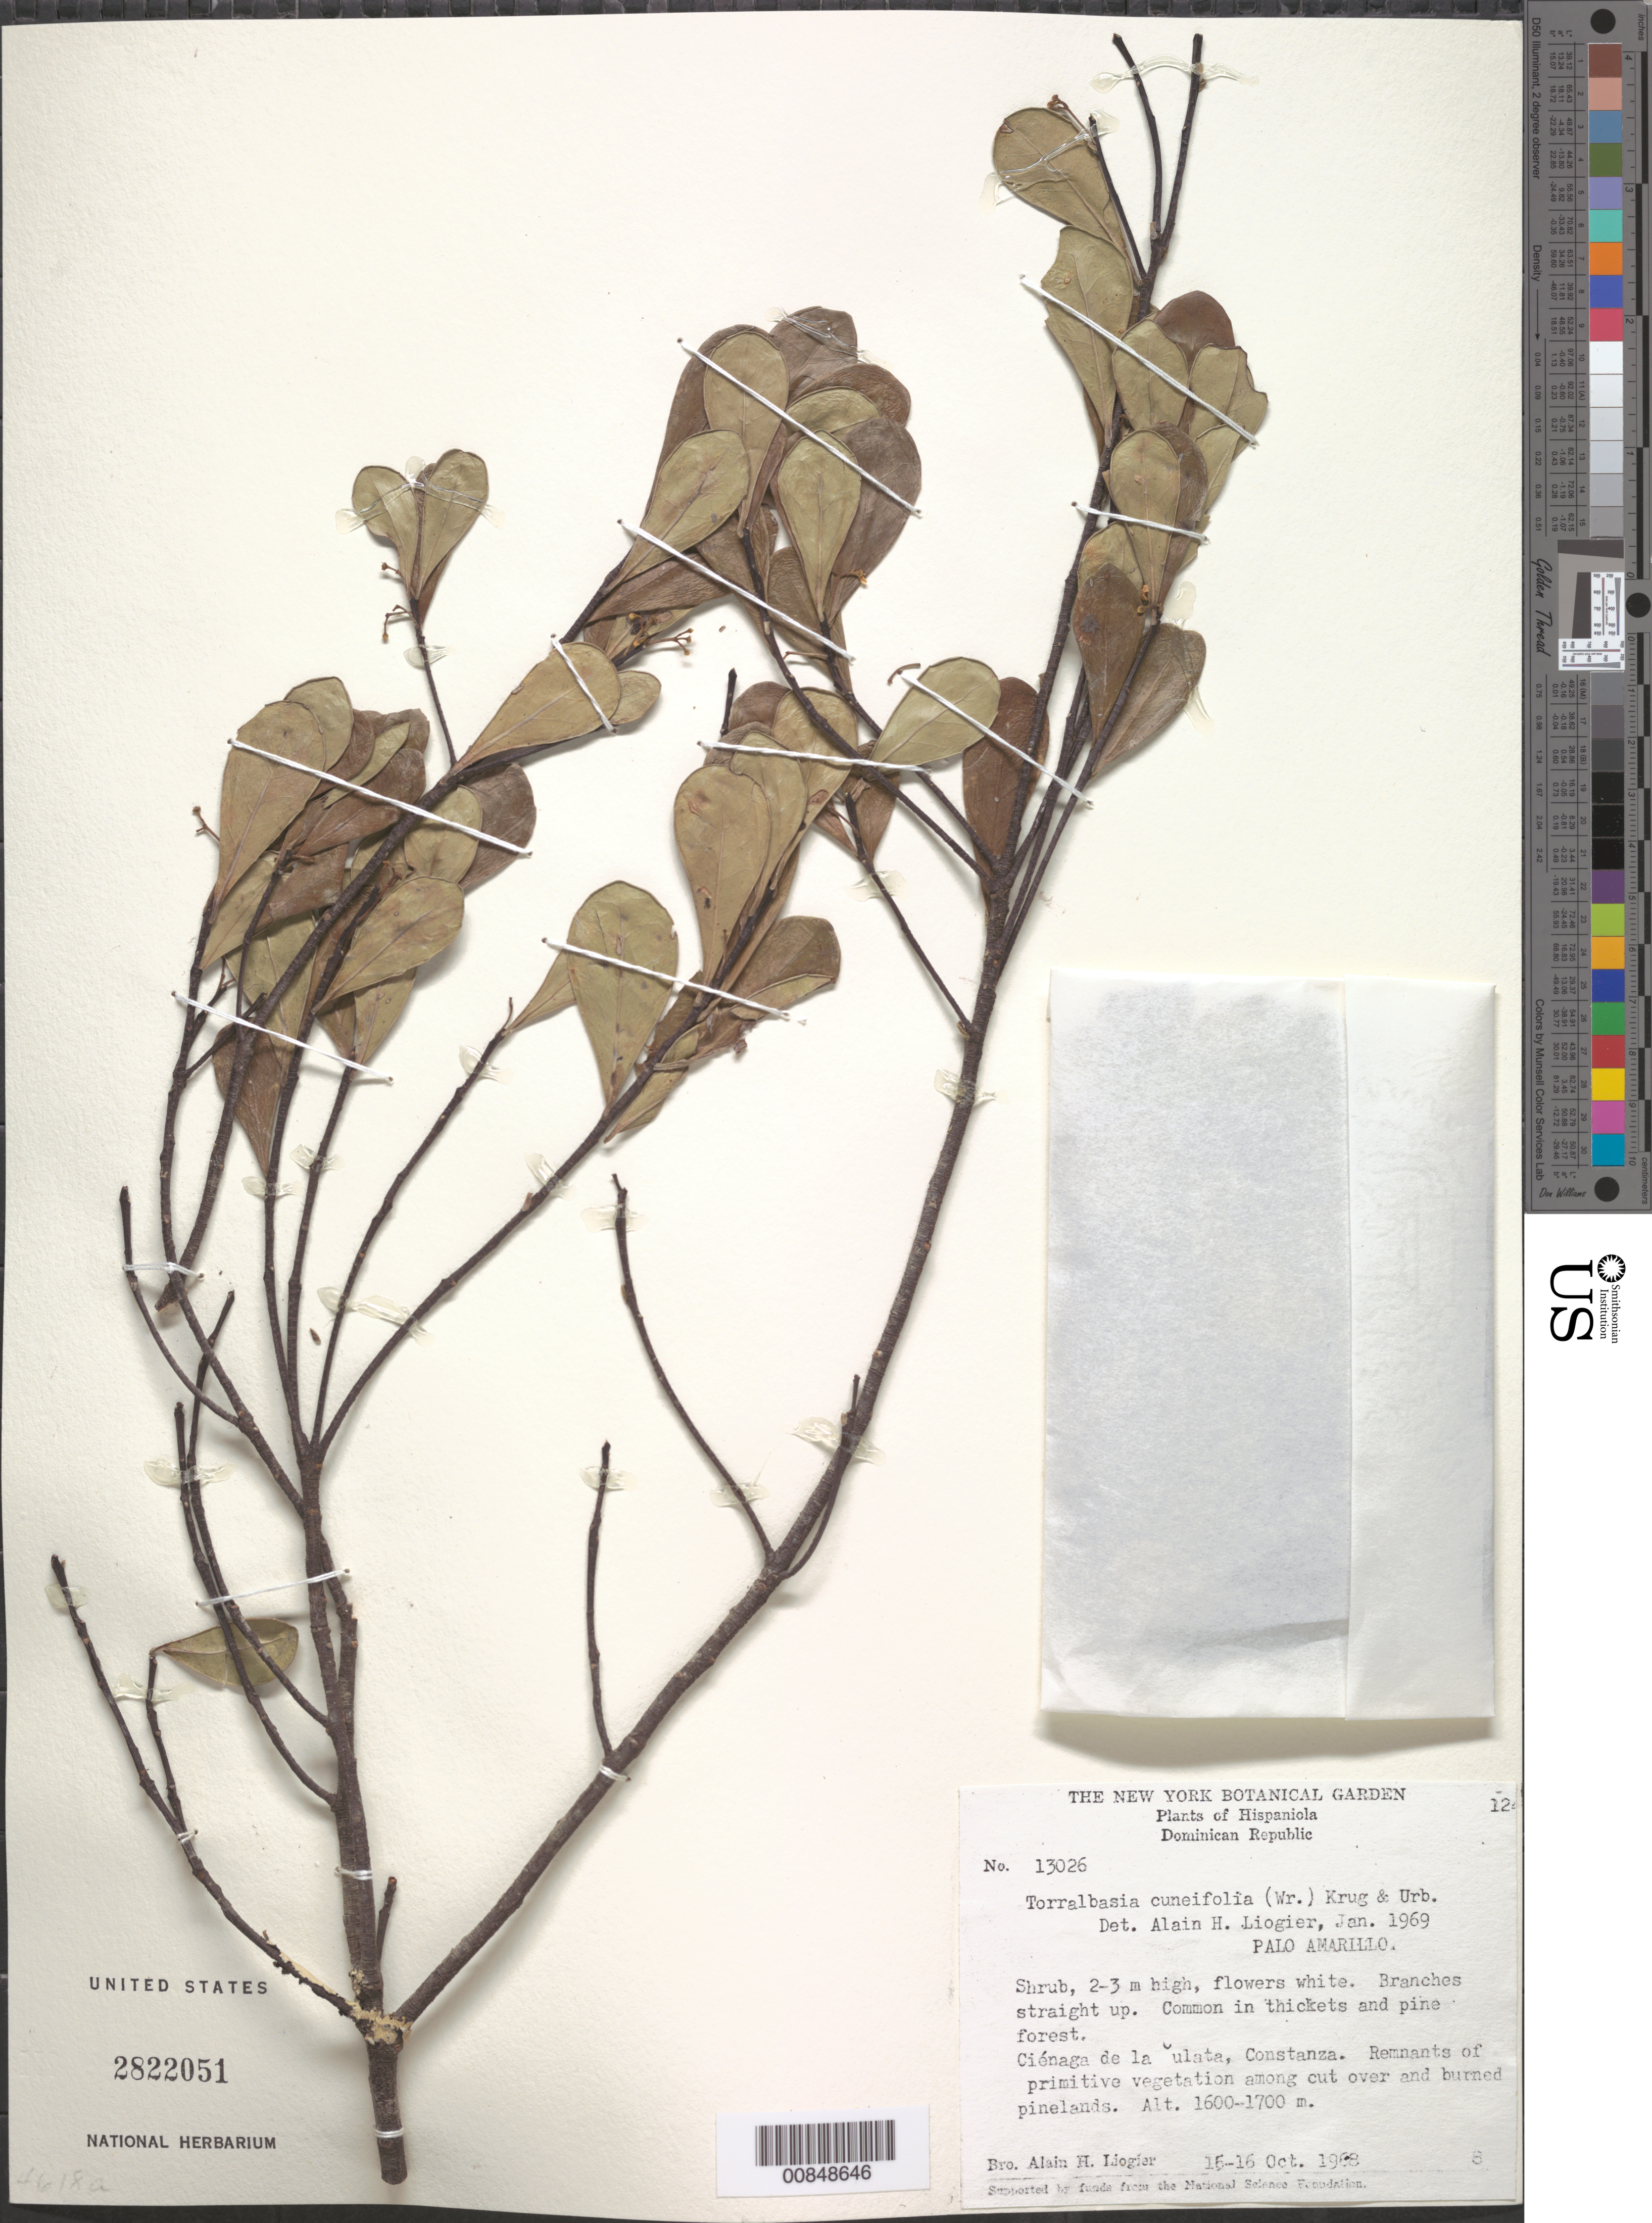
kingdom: Plantae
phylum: Tracheophyta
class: Magnoliopsida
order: Celastrales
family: Celastraceae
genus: Torralbasia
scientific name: Torralbasia cuneifolia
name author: (C. Wright ex Griseb.) Krug & Urb.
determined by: Liogier, Alain H.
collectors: A. H. Liogier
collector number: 13026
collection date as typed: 15 Oct 1968 to 16 Oct 1968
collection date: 1968-10-15/1968-10-16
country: Dominican Republic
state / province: La Vega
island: Hispaniola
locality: Ciénaga de la Culata, Constanza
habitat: In thickets and pine forest in remnants of primitive vegetation among cut over and burned pinelands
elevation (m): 1600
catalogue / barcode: US 2822051